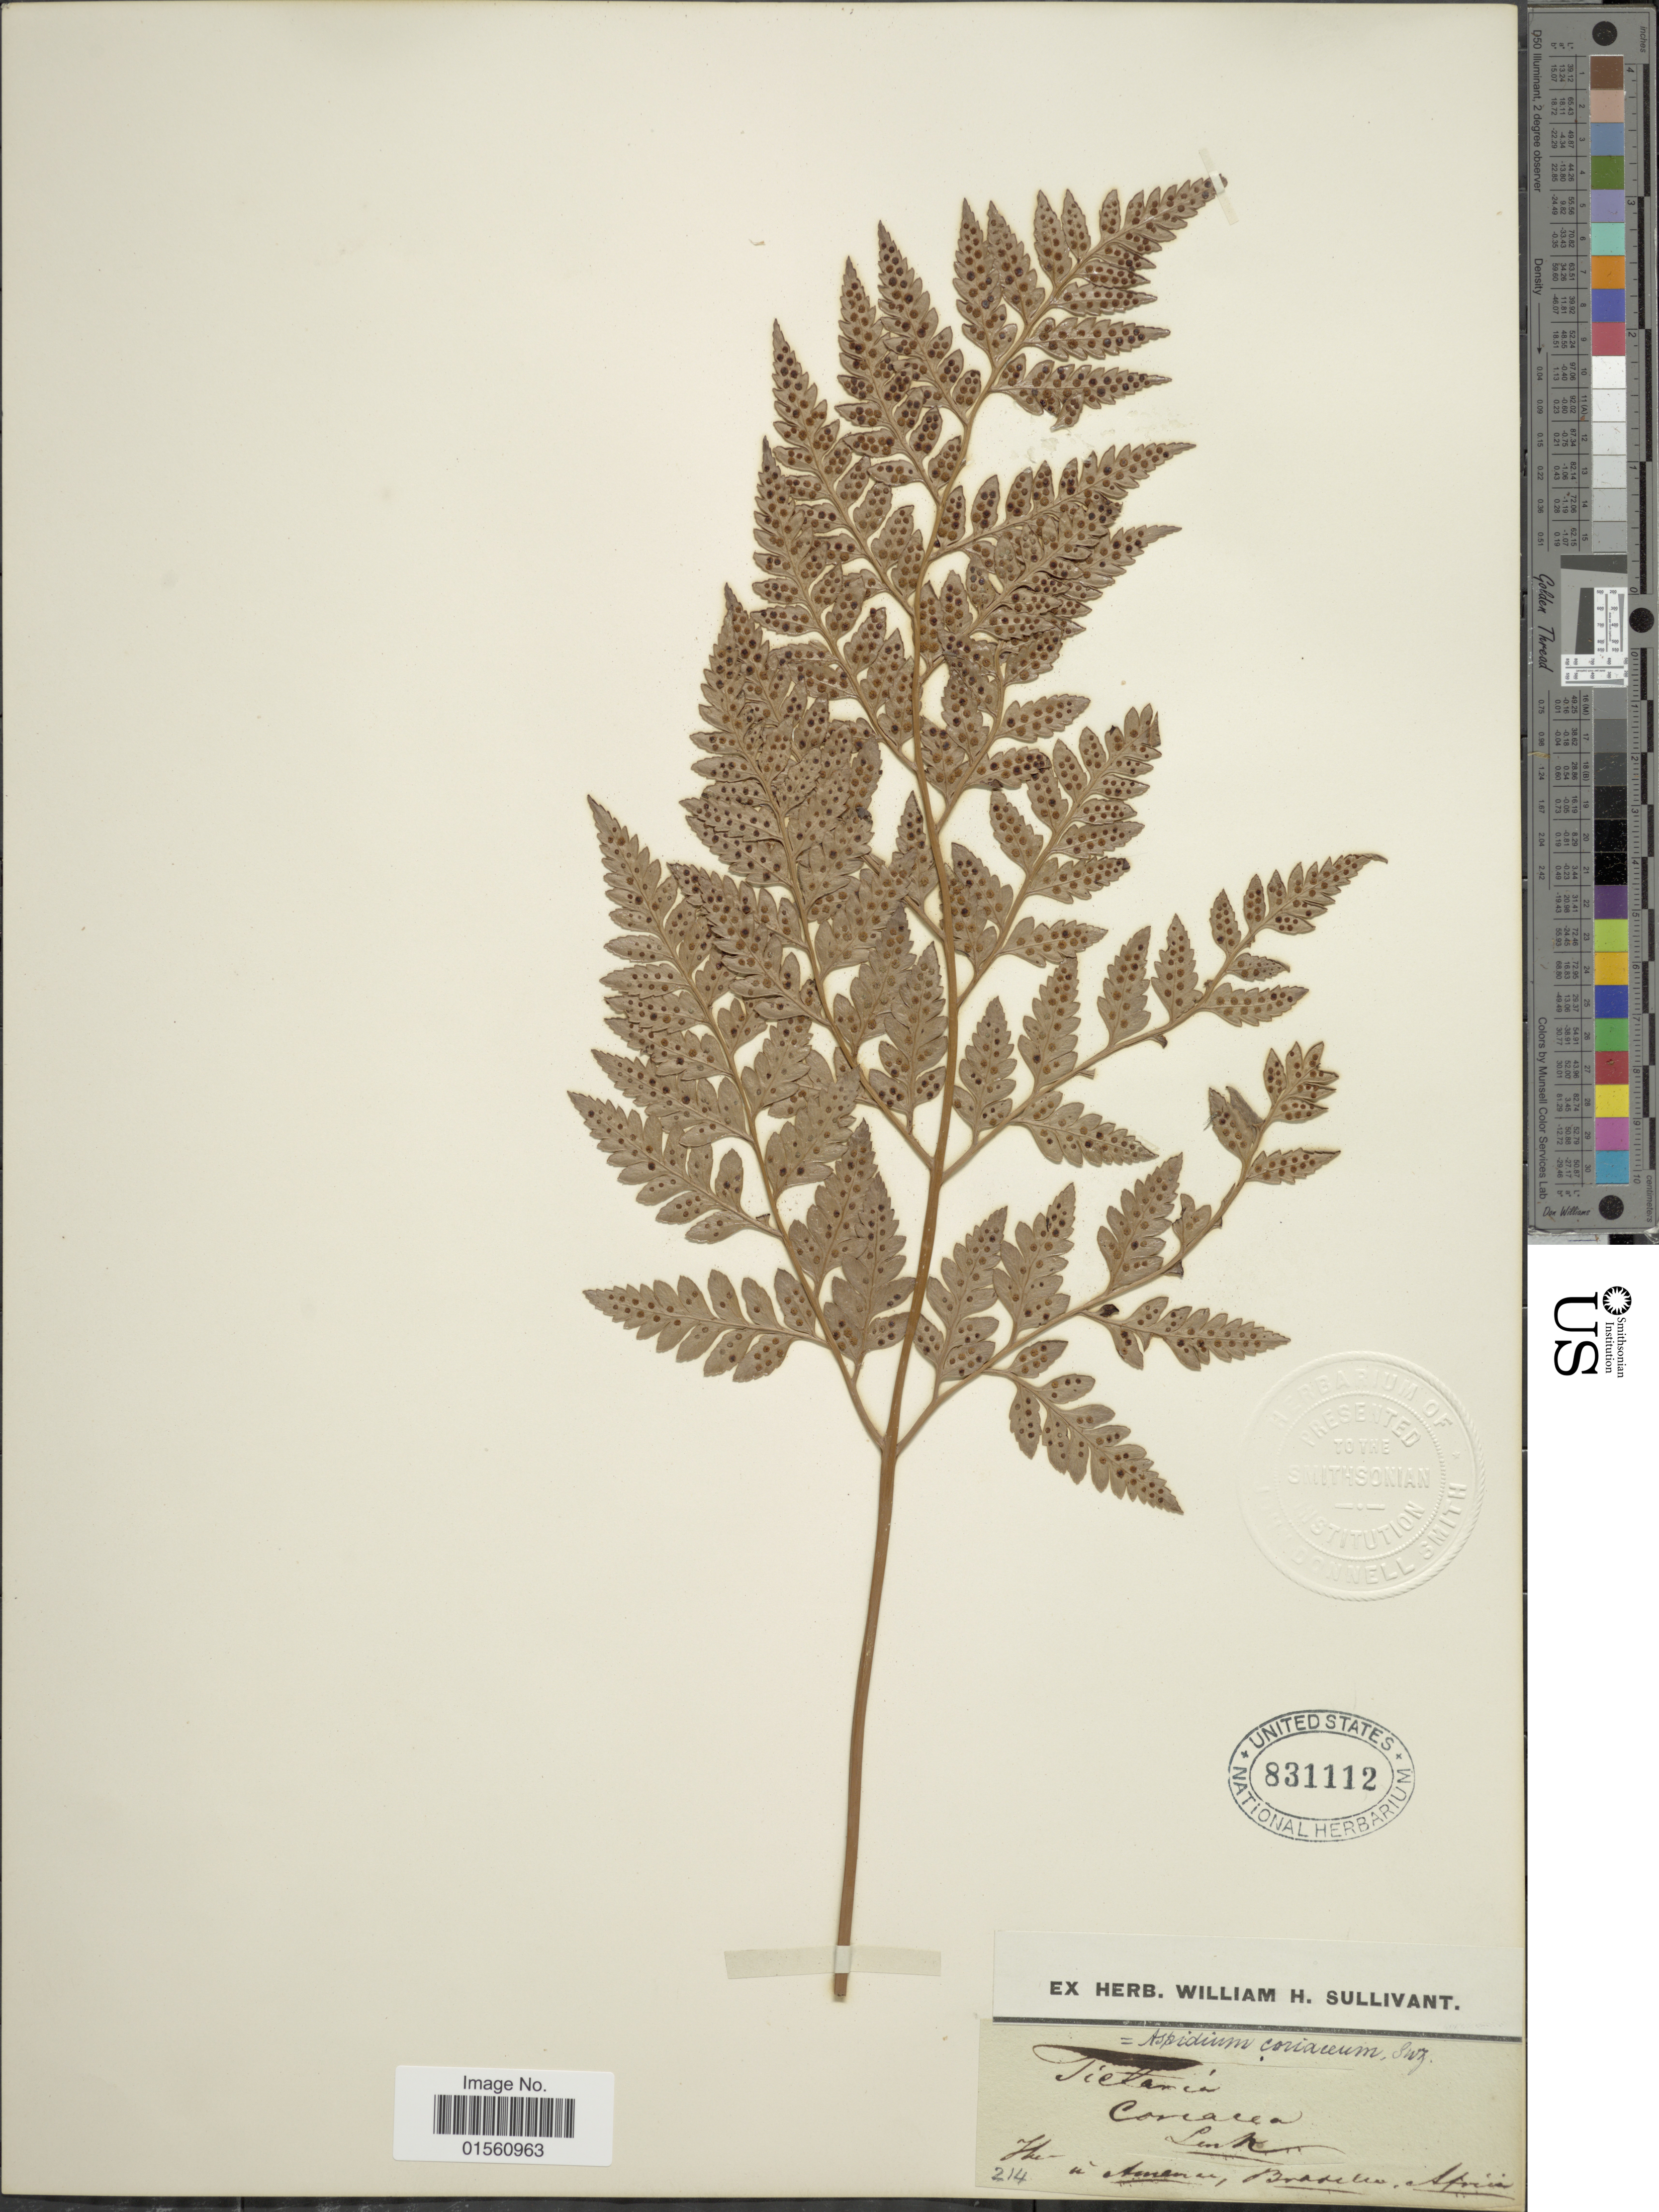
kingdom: Plantae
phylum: Tracheophyta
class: Polypodiopsida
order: Polypodiales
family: Dryopteridaceae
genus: Rumohra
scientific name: Rumohra adiantiformis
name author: (G. Forst.) Ching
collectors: ex herb. William H. Sullivant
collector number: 214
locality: Tietanca, Coreaeca, in Anem, Bradelus, Africa [interpreted]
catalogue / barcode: US 831112